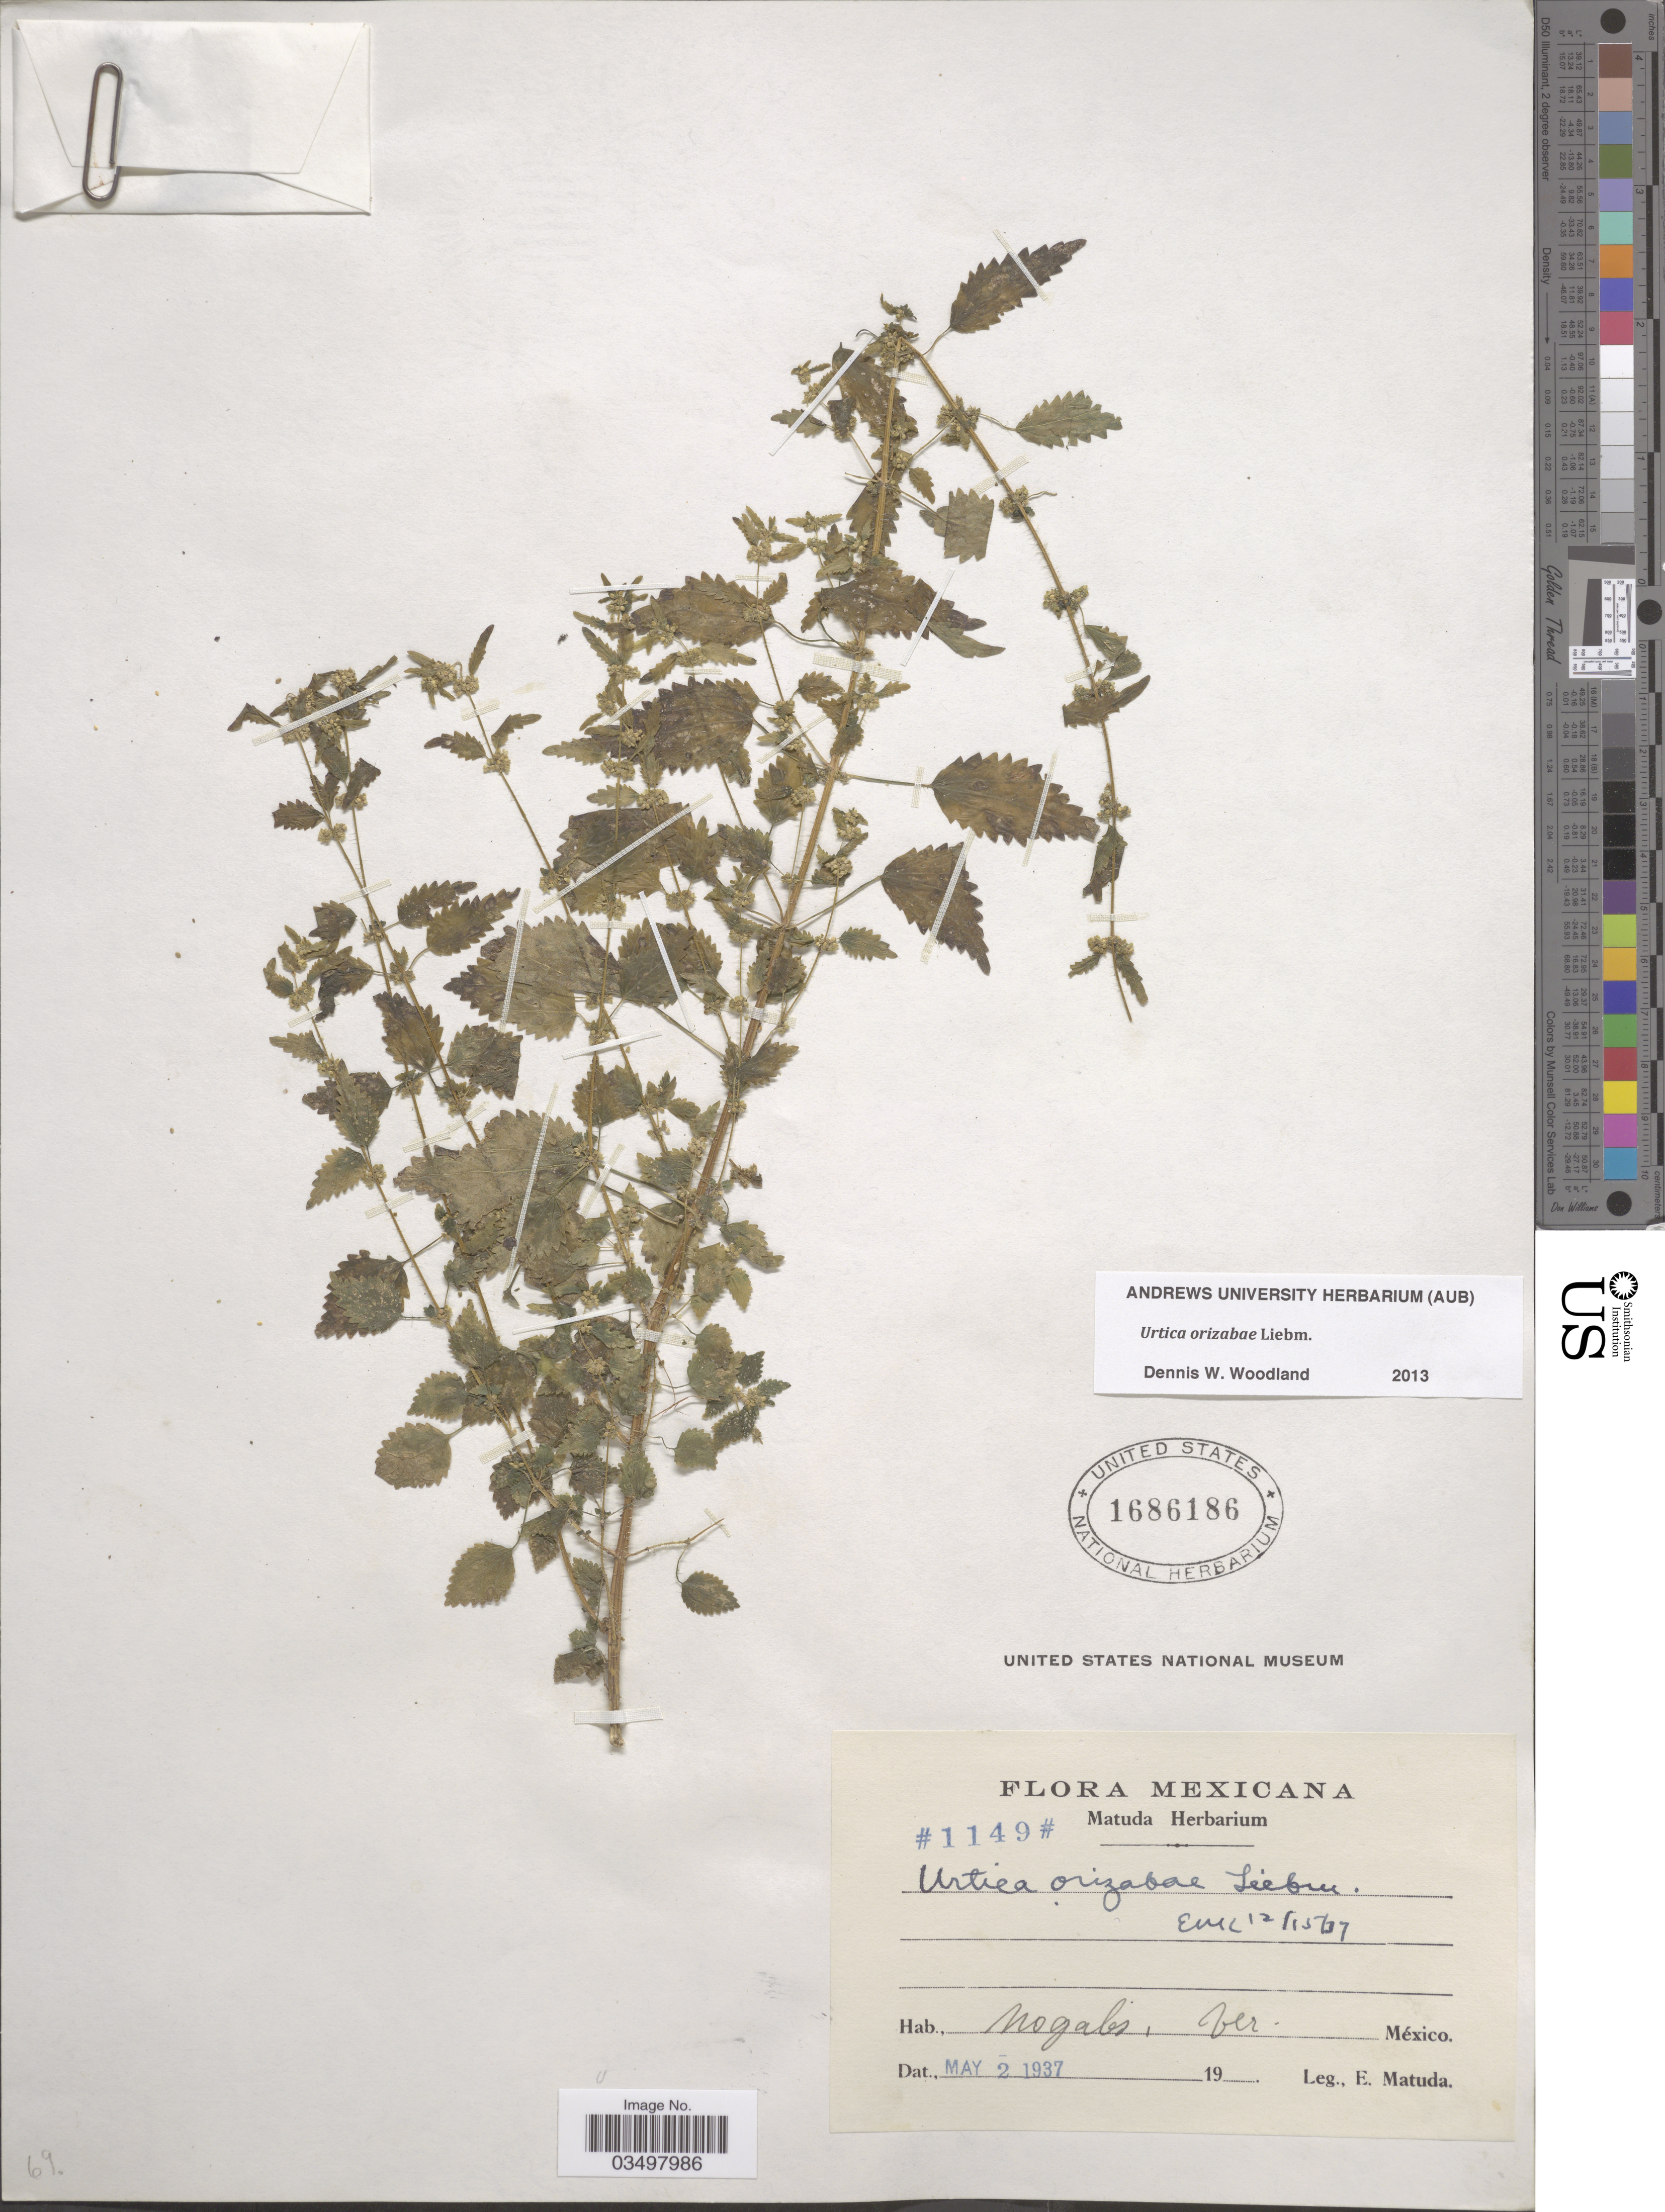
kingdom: Plantae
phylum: Tracheophyta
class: Magnoliopsida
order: Rosales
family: Urticaceae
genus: Urtica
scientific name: Urtica orizabae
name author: Liebm.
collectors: E. Matuda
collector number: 1149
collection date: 1937-05-02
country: Mexico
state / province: Veracruz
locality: Nogales*, Ver.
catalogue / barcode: US 1686186